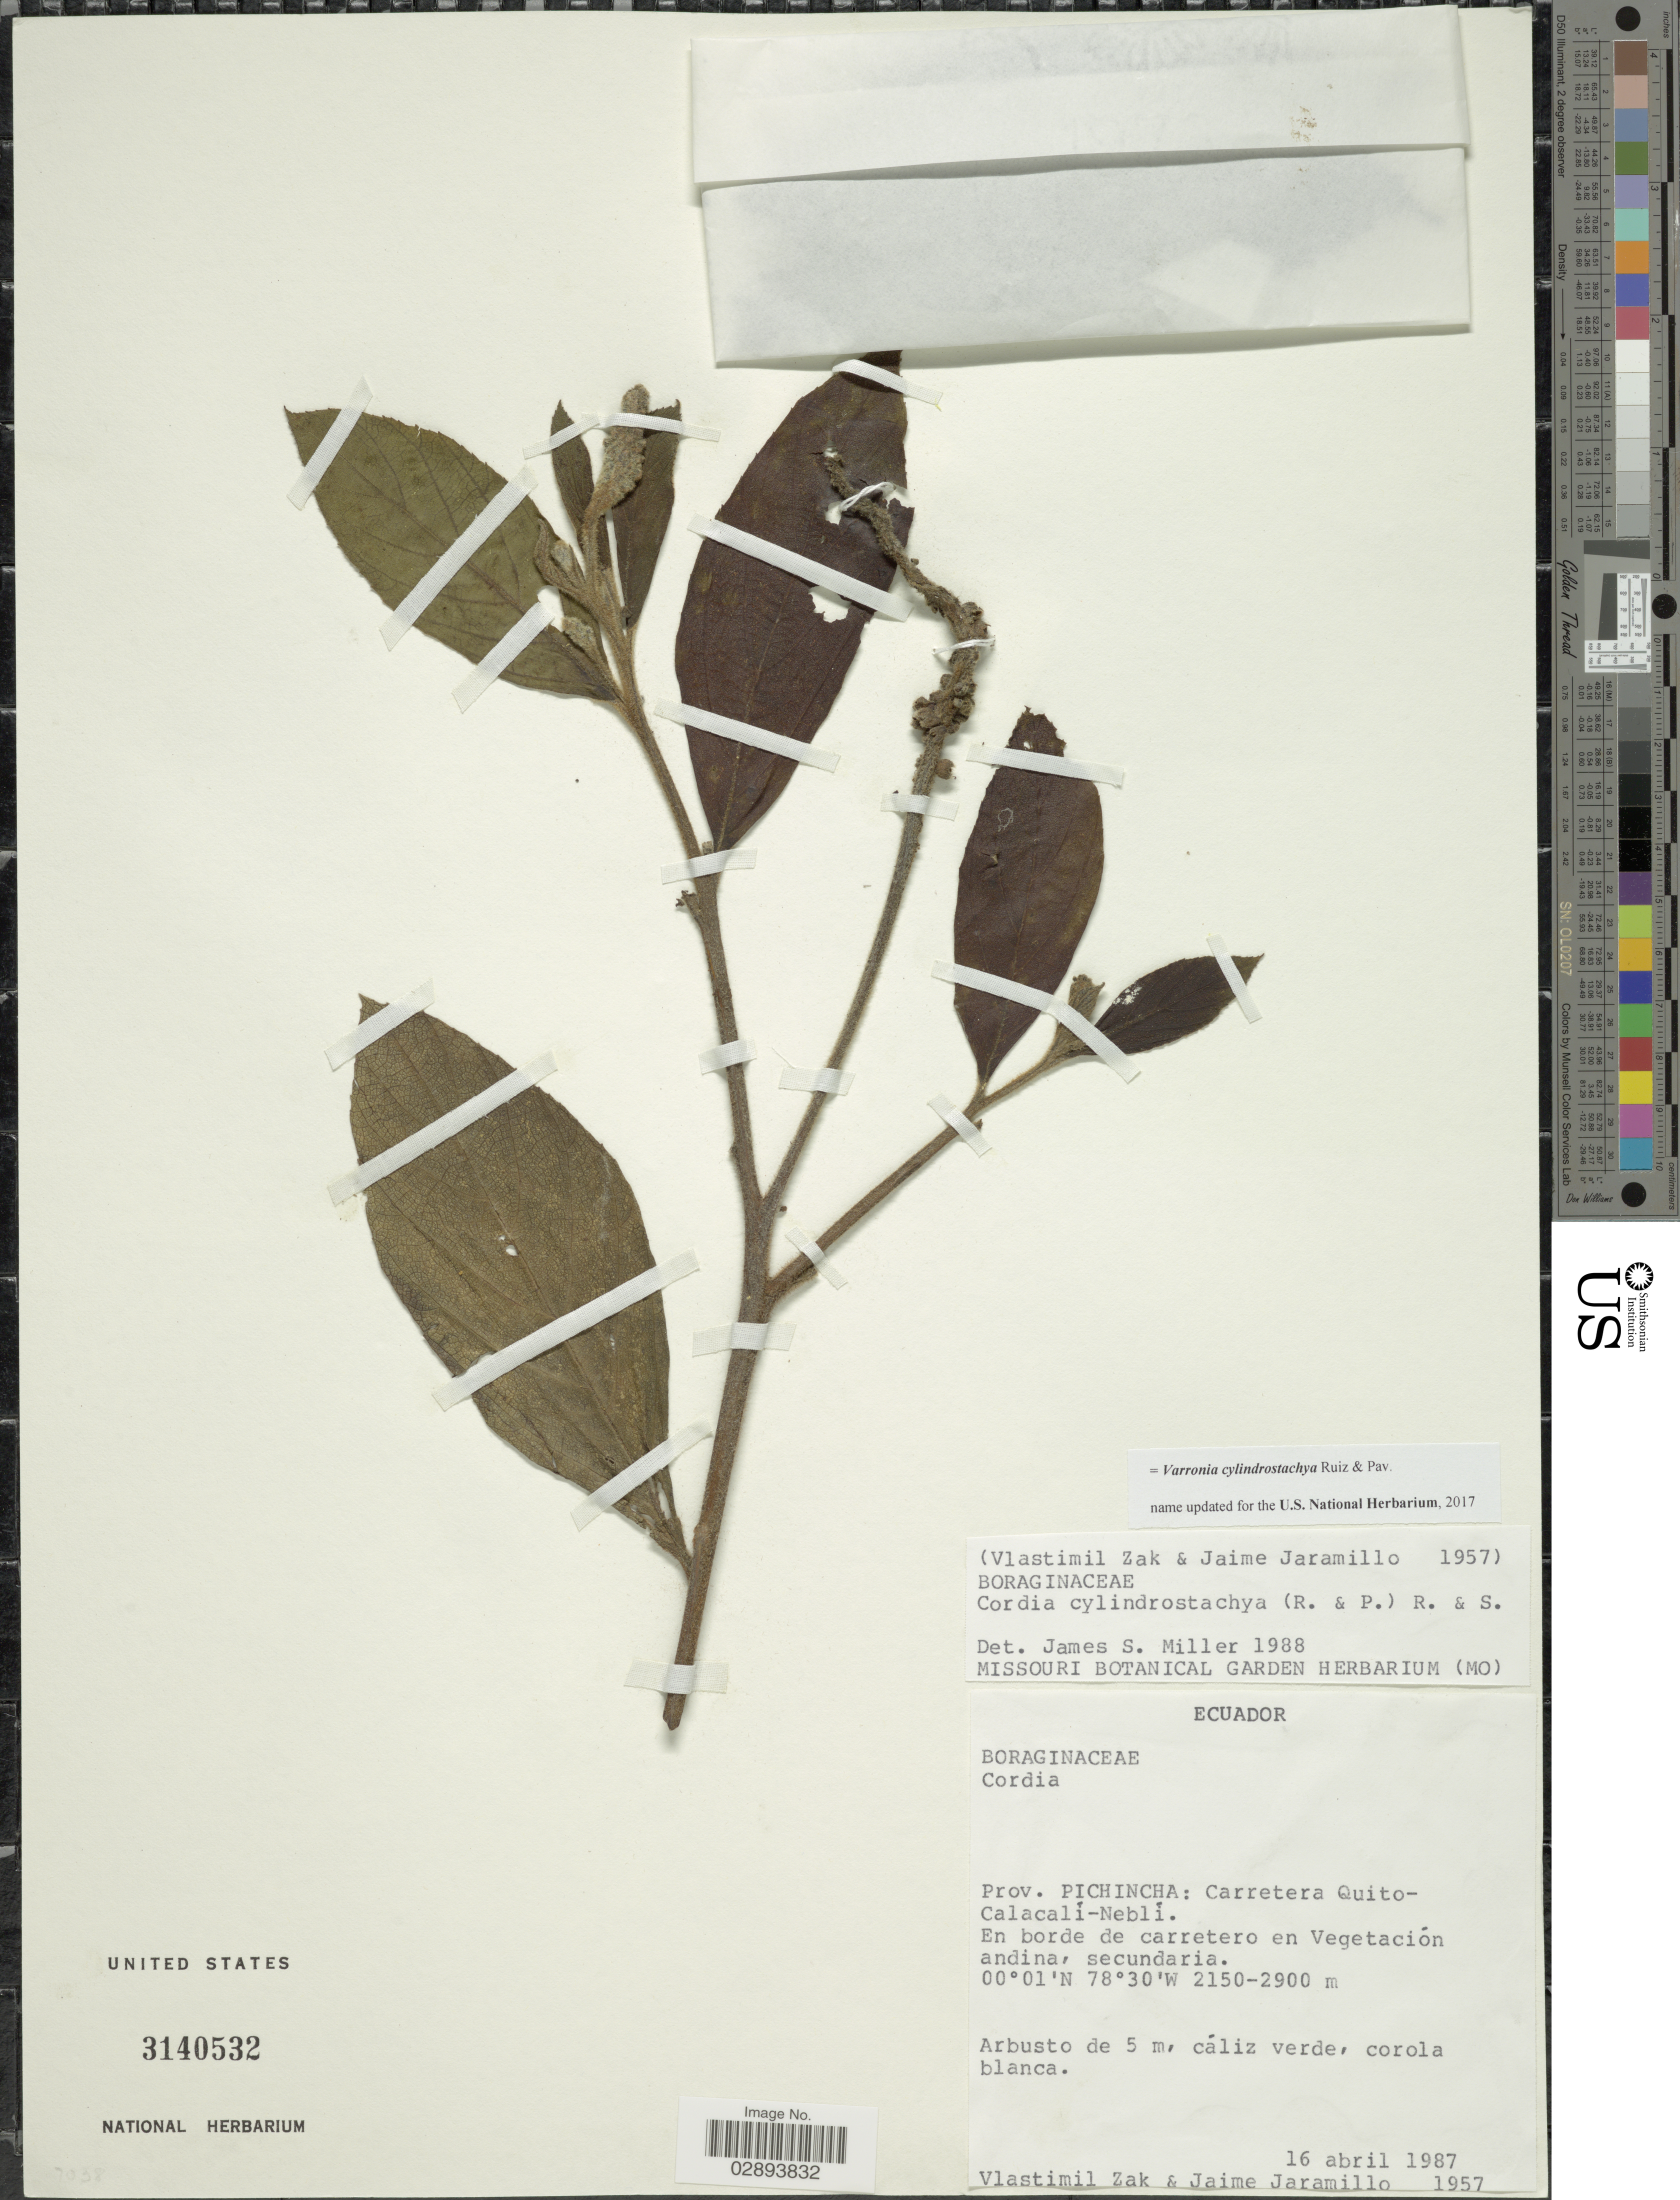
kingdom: Plantae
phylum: Tracheophyta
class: Magnoliopsida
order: Boraginales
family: Cordiaceae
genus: Varronia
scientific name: Varronia cylindrostachya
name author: Ruiz & Pav.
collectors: V. Zak & J. Jaramillo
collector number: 1957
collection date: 1987-04-16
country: Ecuador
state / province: Pichincha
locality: Carretra Quito-Calacalí-Neblí.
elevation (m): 2150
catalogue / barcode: US 3140532